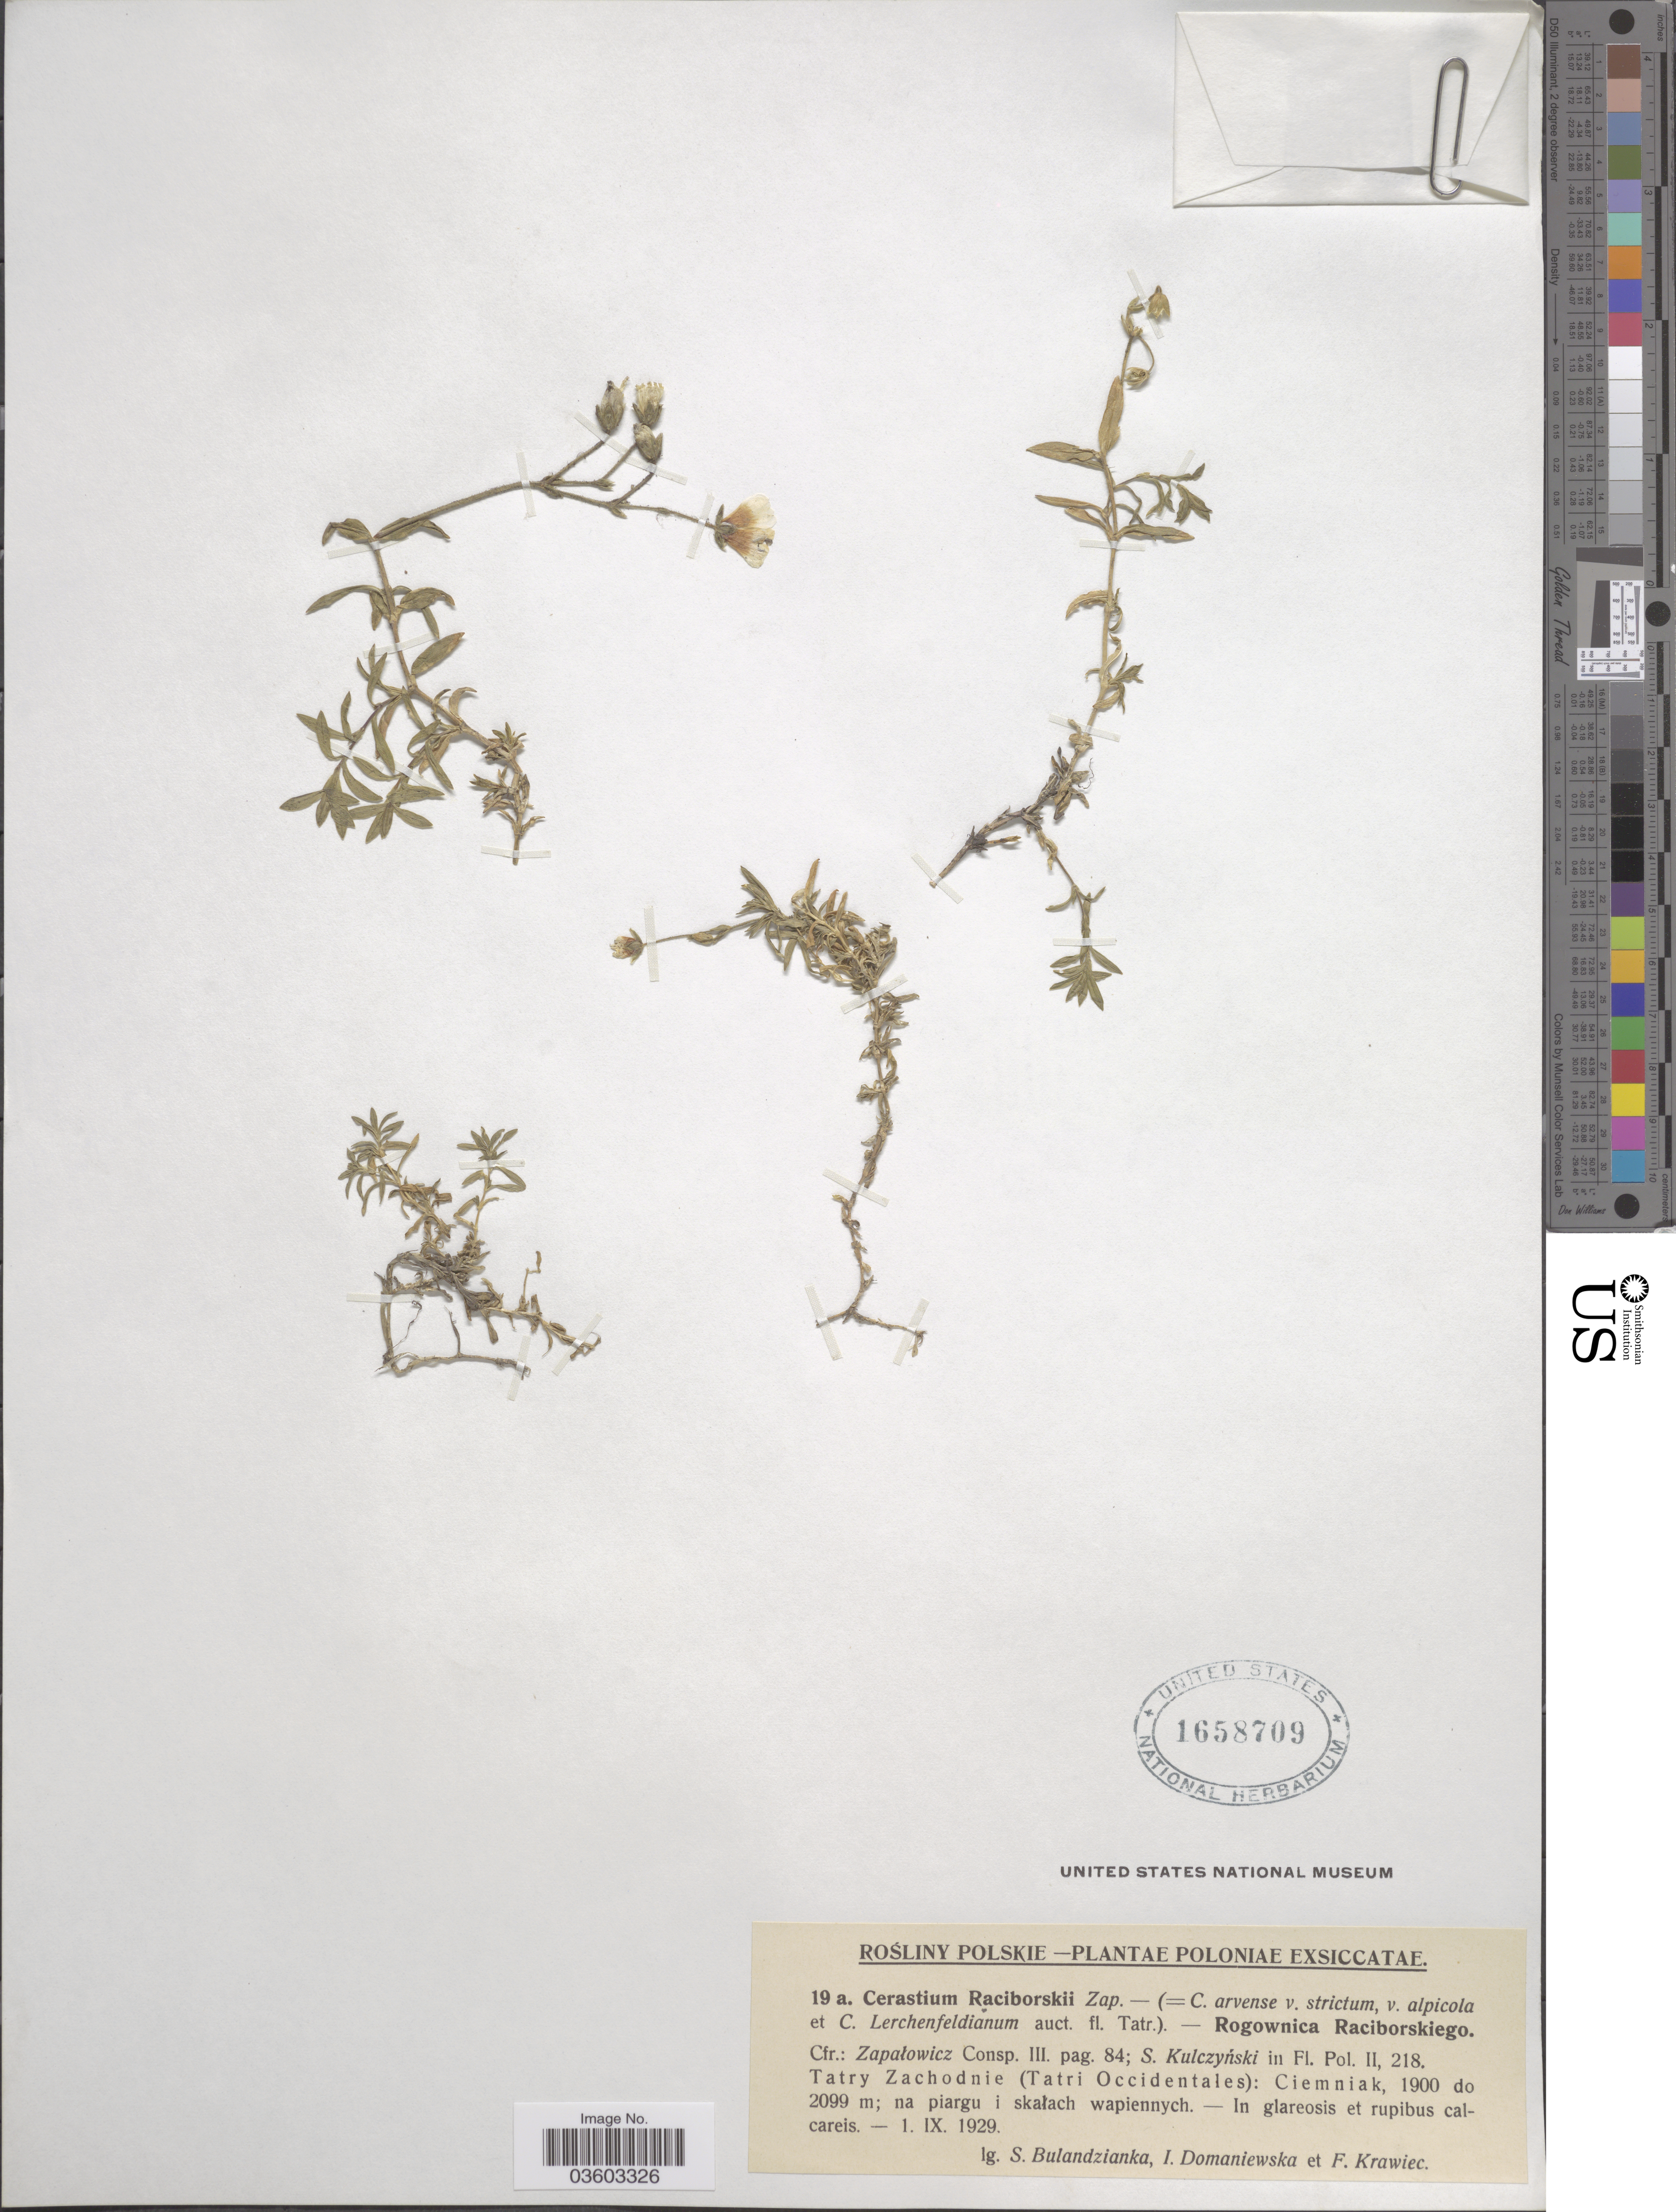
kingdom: Plantae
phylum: Tracheophyta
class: Magnoliopsida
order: Caryophyllales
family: Caryophyllaceae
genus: Cerastium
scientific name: Cerastium raciborskii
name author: Zapal.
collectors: S. Bulandzianka, I. Domaniewska & F. Krawiec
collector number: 19a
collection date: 1929-09-01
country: Poland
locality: Poloniae. Tatry Zachodnie (Tatri Occidentales): Ciemniak.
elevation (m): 1900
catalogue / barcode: US 1658709